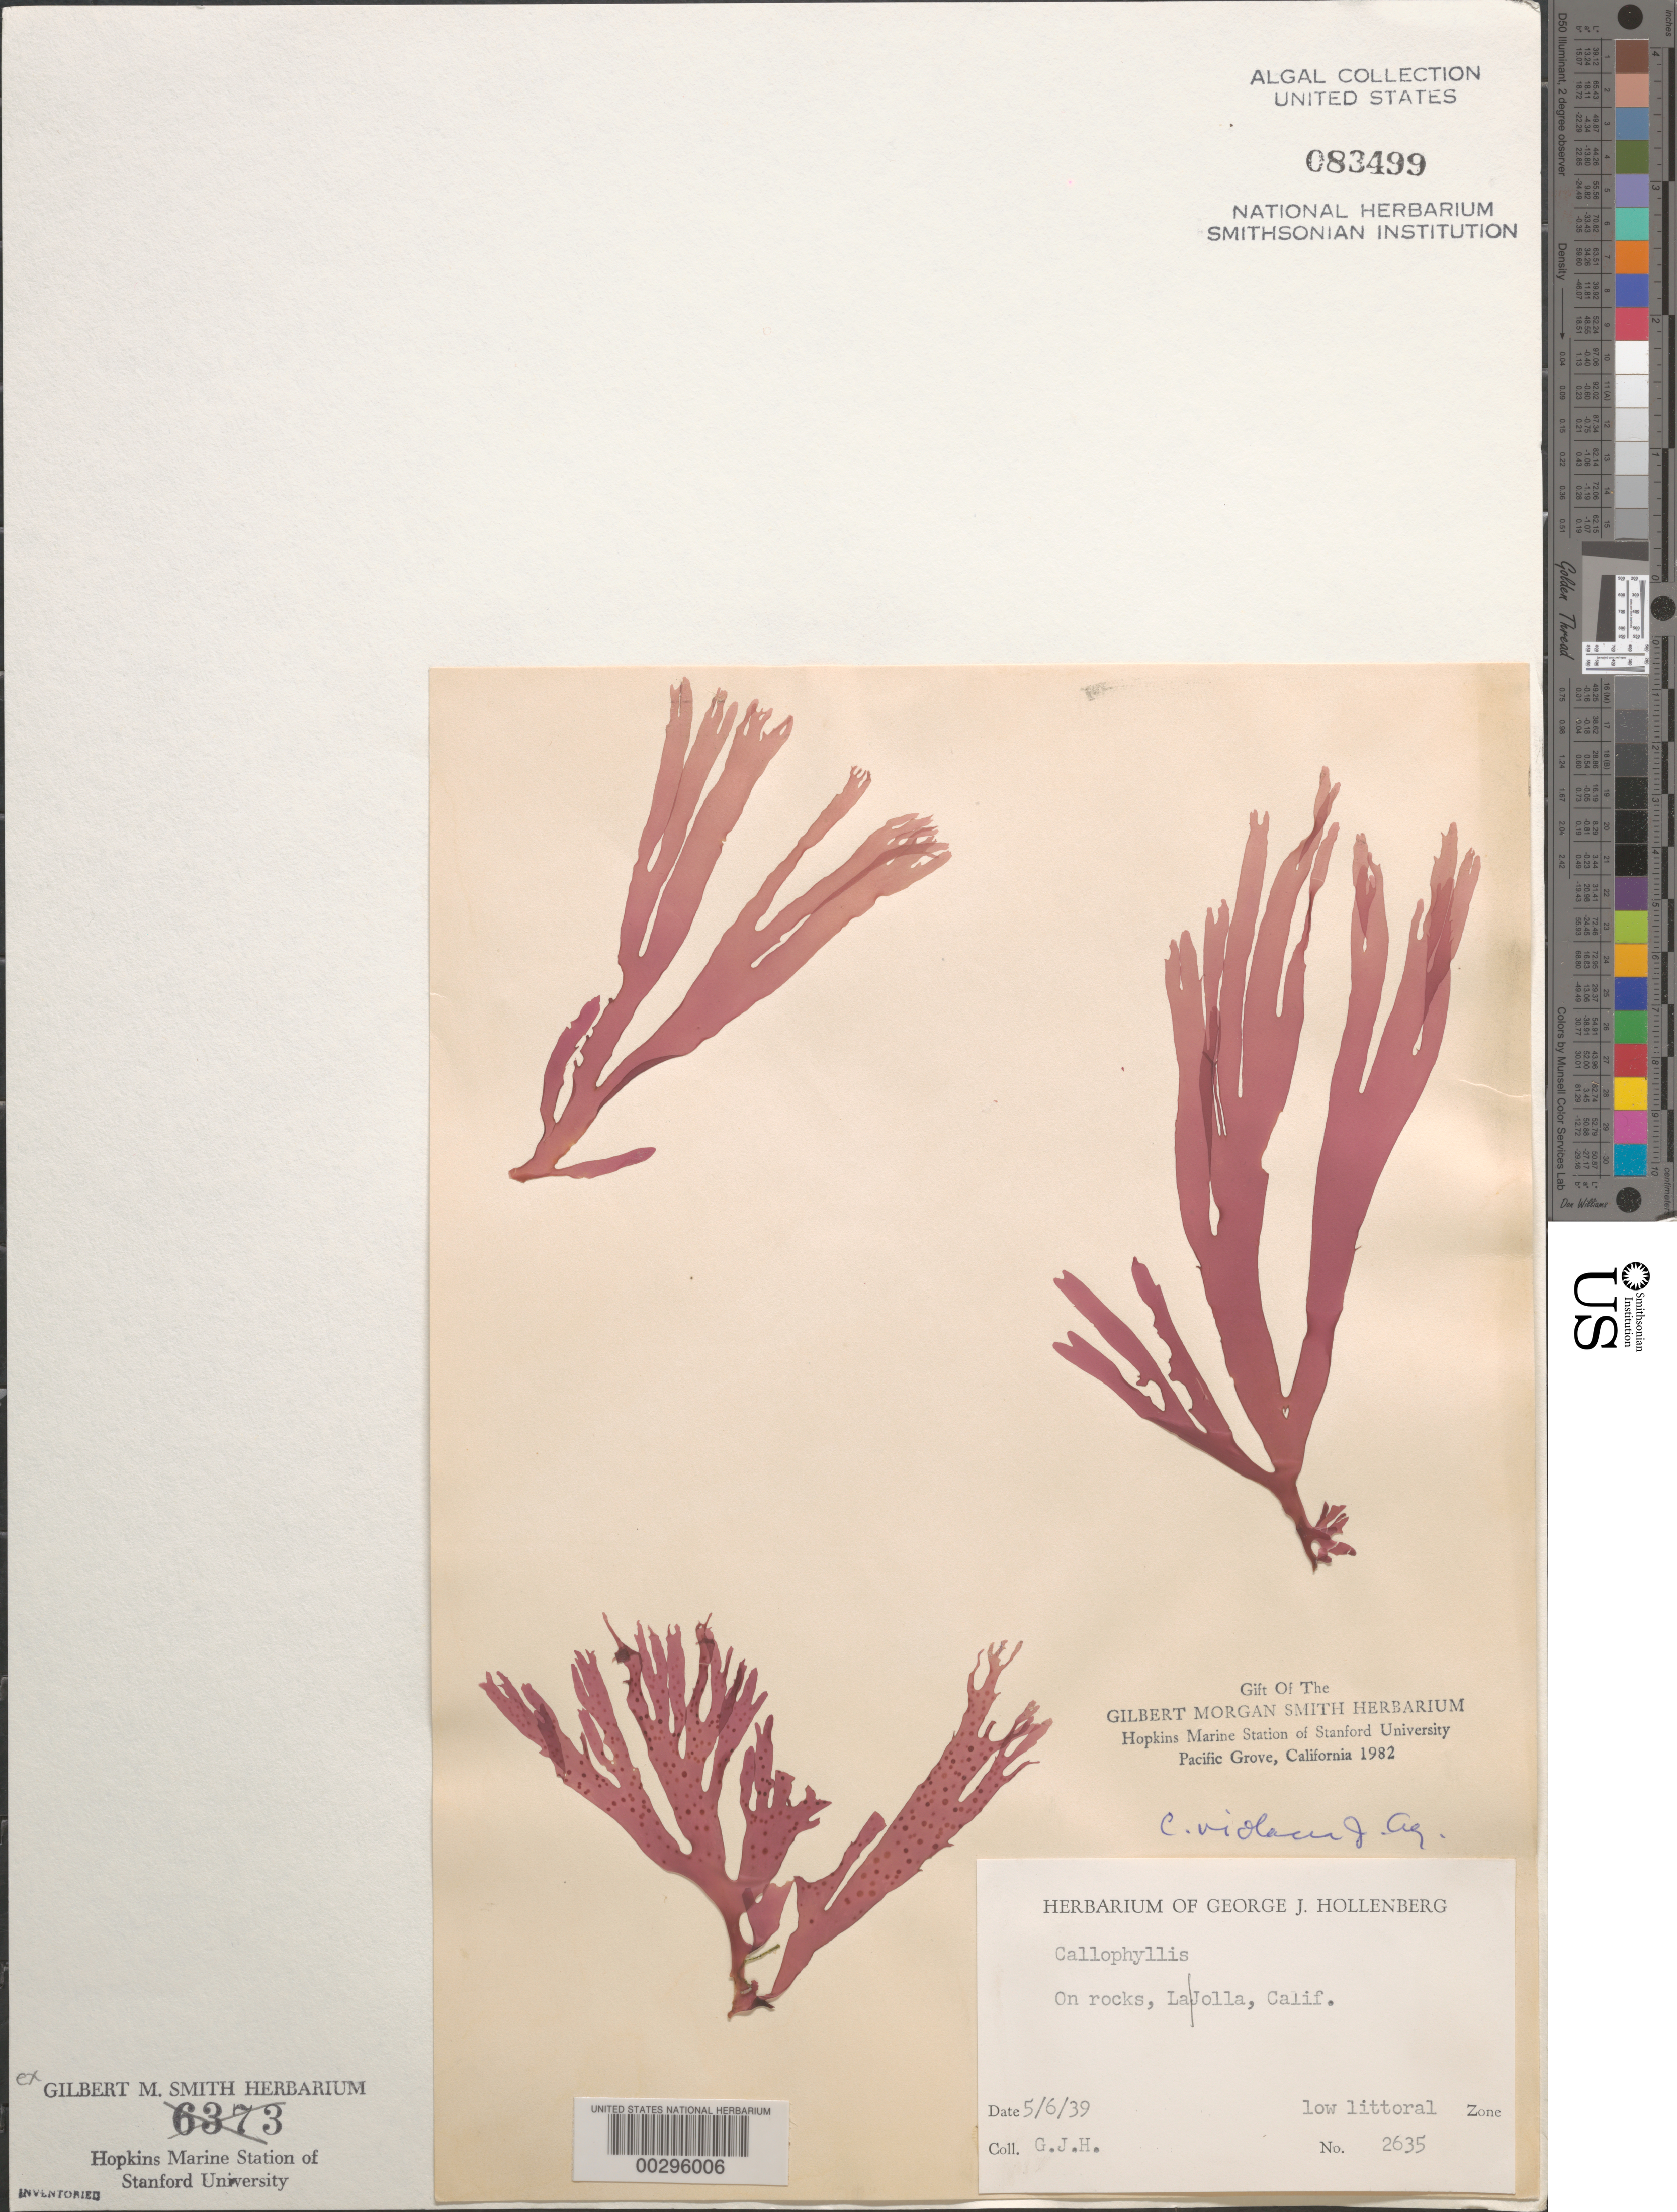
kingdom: Plantae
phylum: Rhodophyta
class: Florideophyceae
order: Gigartinales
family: Kallymeniaceae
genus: Callophyllis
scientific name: Callophyllis violacea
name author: J. Agardh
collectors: G. Hollenberg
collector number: GJH 2635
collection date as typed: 06 May 1939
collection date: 1939-05-06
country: United States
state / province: California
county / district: San Diego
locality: La Jolla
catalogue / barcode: US 83499